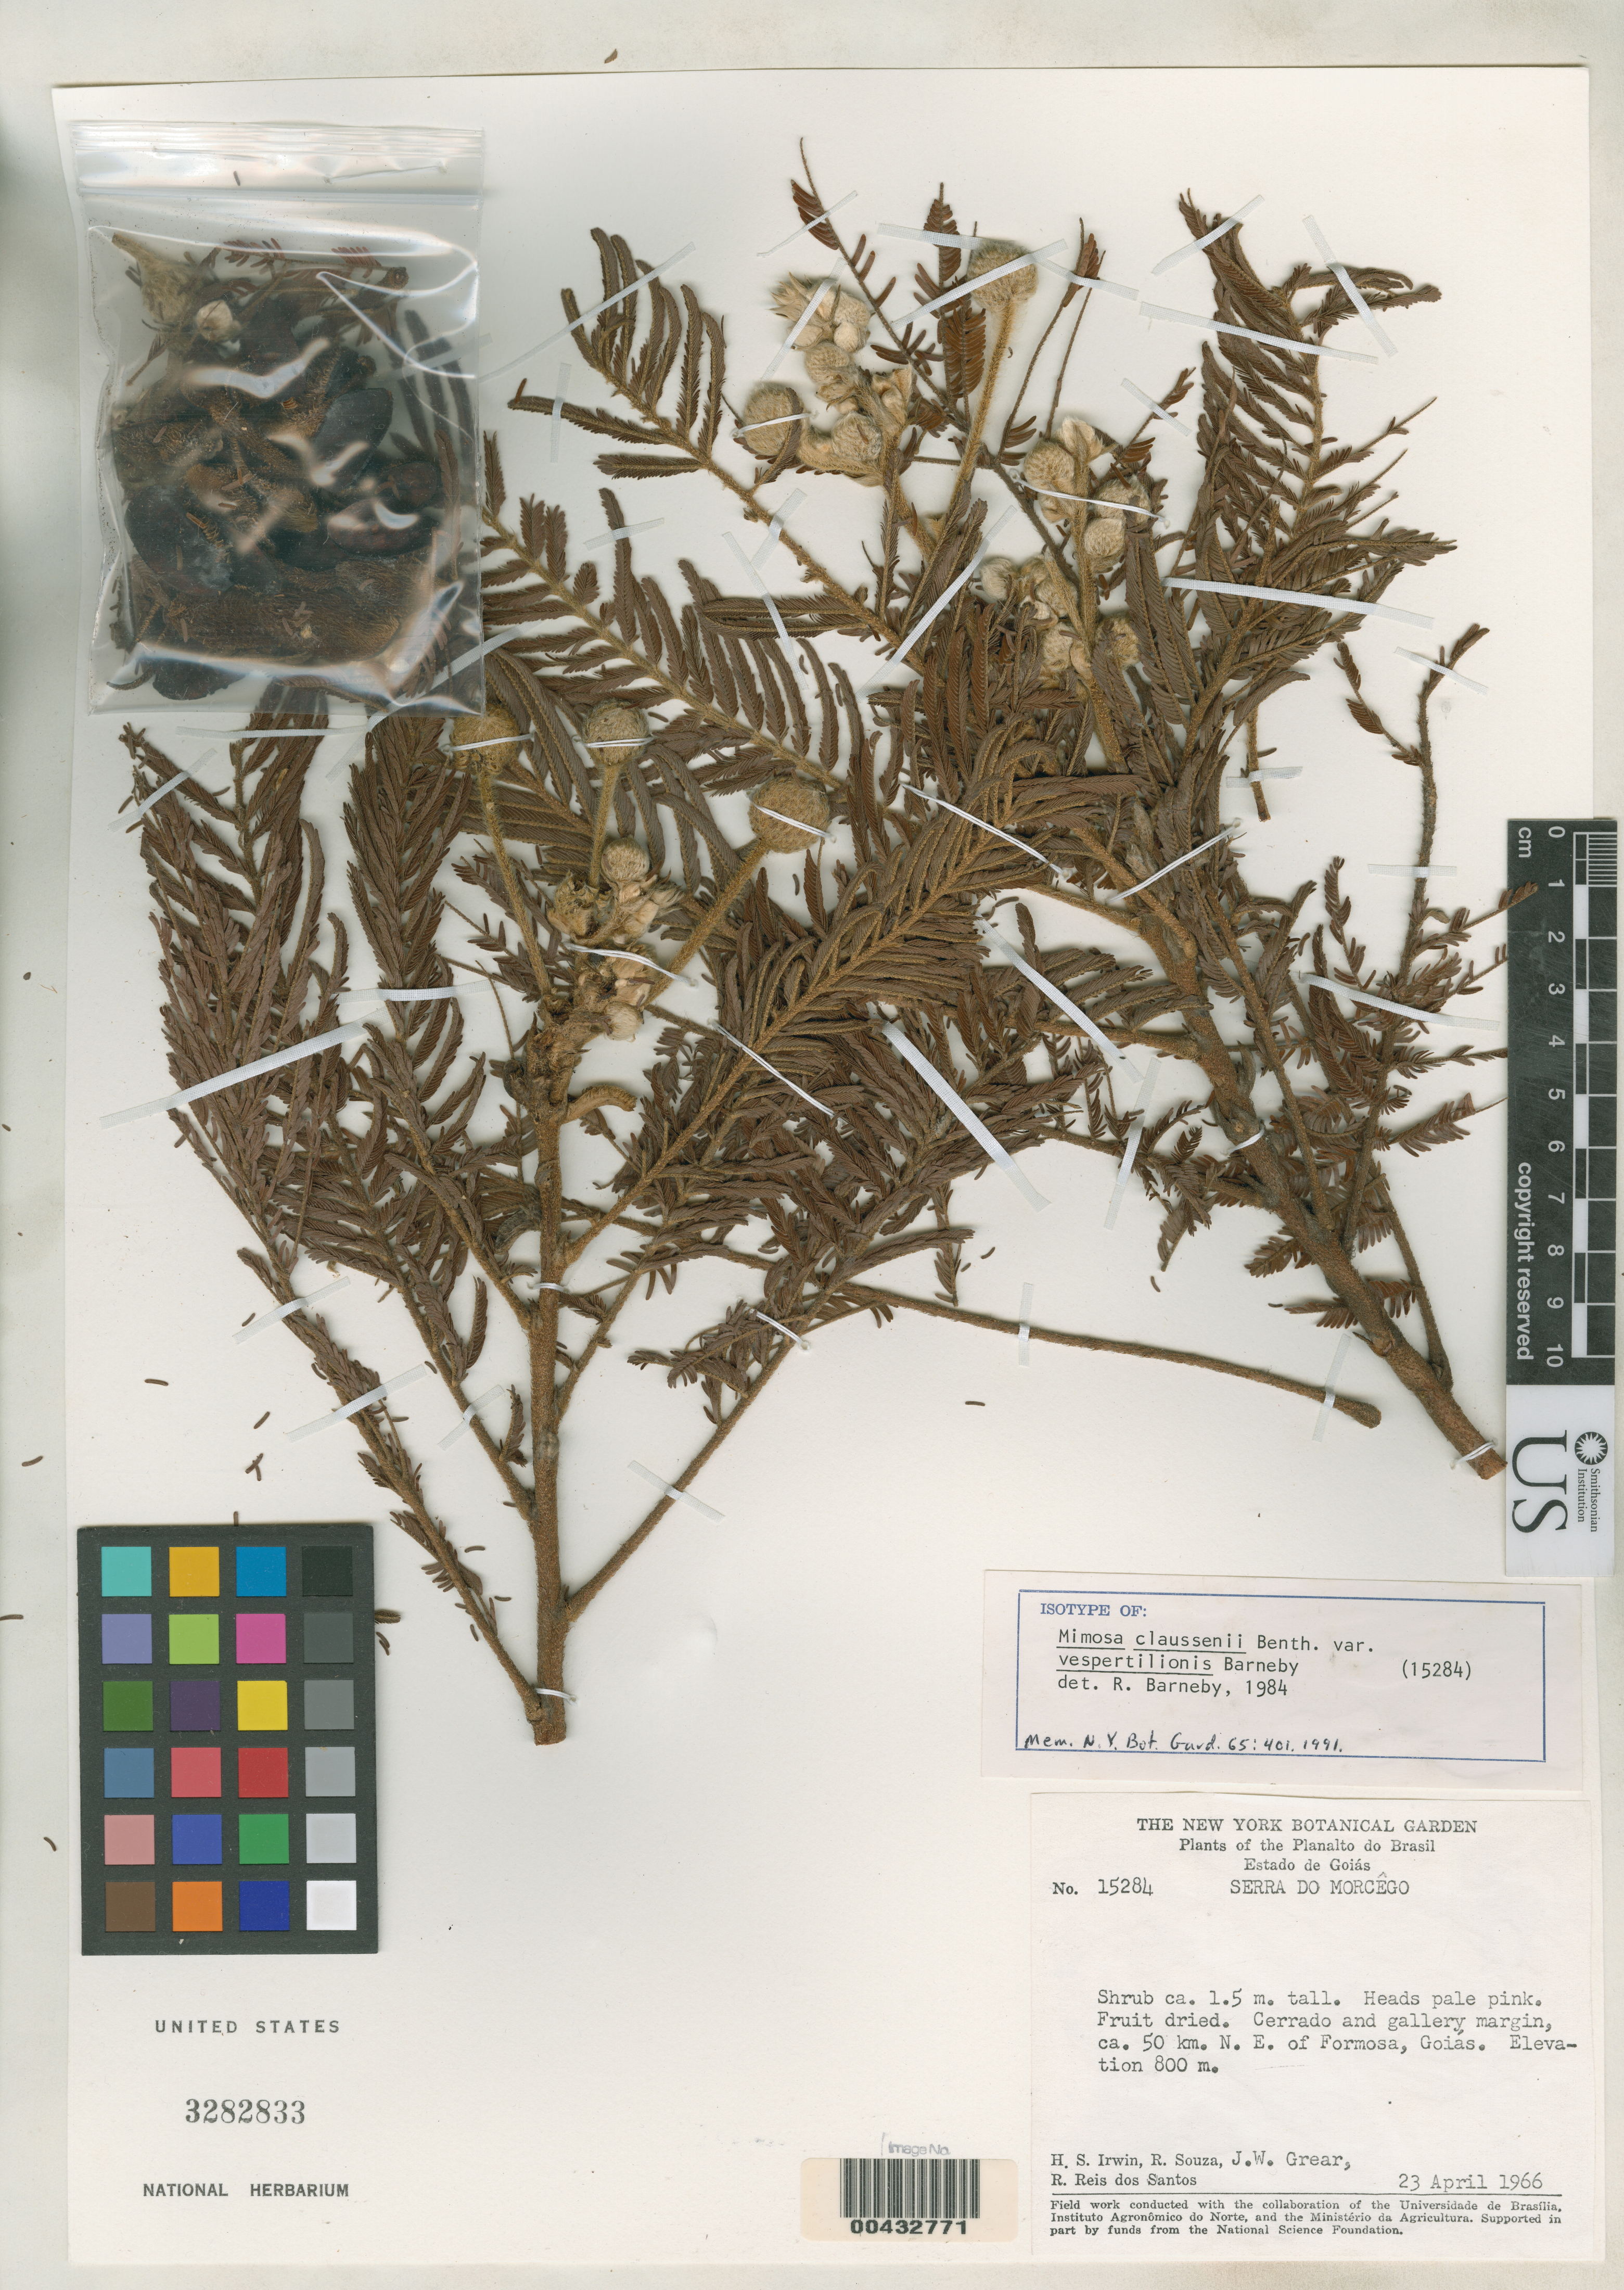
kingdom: Plantae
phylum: Tracheophyta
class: Magnoliopsida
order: Fabales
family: Fabaceae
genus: Mimosa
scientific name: Mimosa claussenii var. vespertilionis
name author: Barneby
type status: Isotype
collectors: H. Irwin, R. Souza, J. W. Grear & R. G. P. Santos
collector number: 15284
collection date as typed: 23 Apr 1966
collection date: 1966-04-23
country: Brazil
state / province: Goiás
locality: Serra do Morcego, ca. 50 km NE of Formosa.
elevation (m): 800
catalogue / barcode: US 3282833